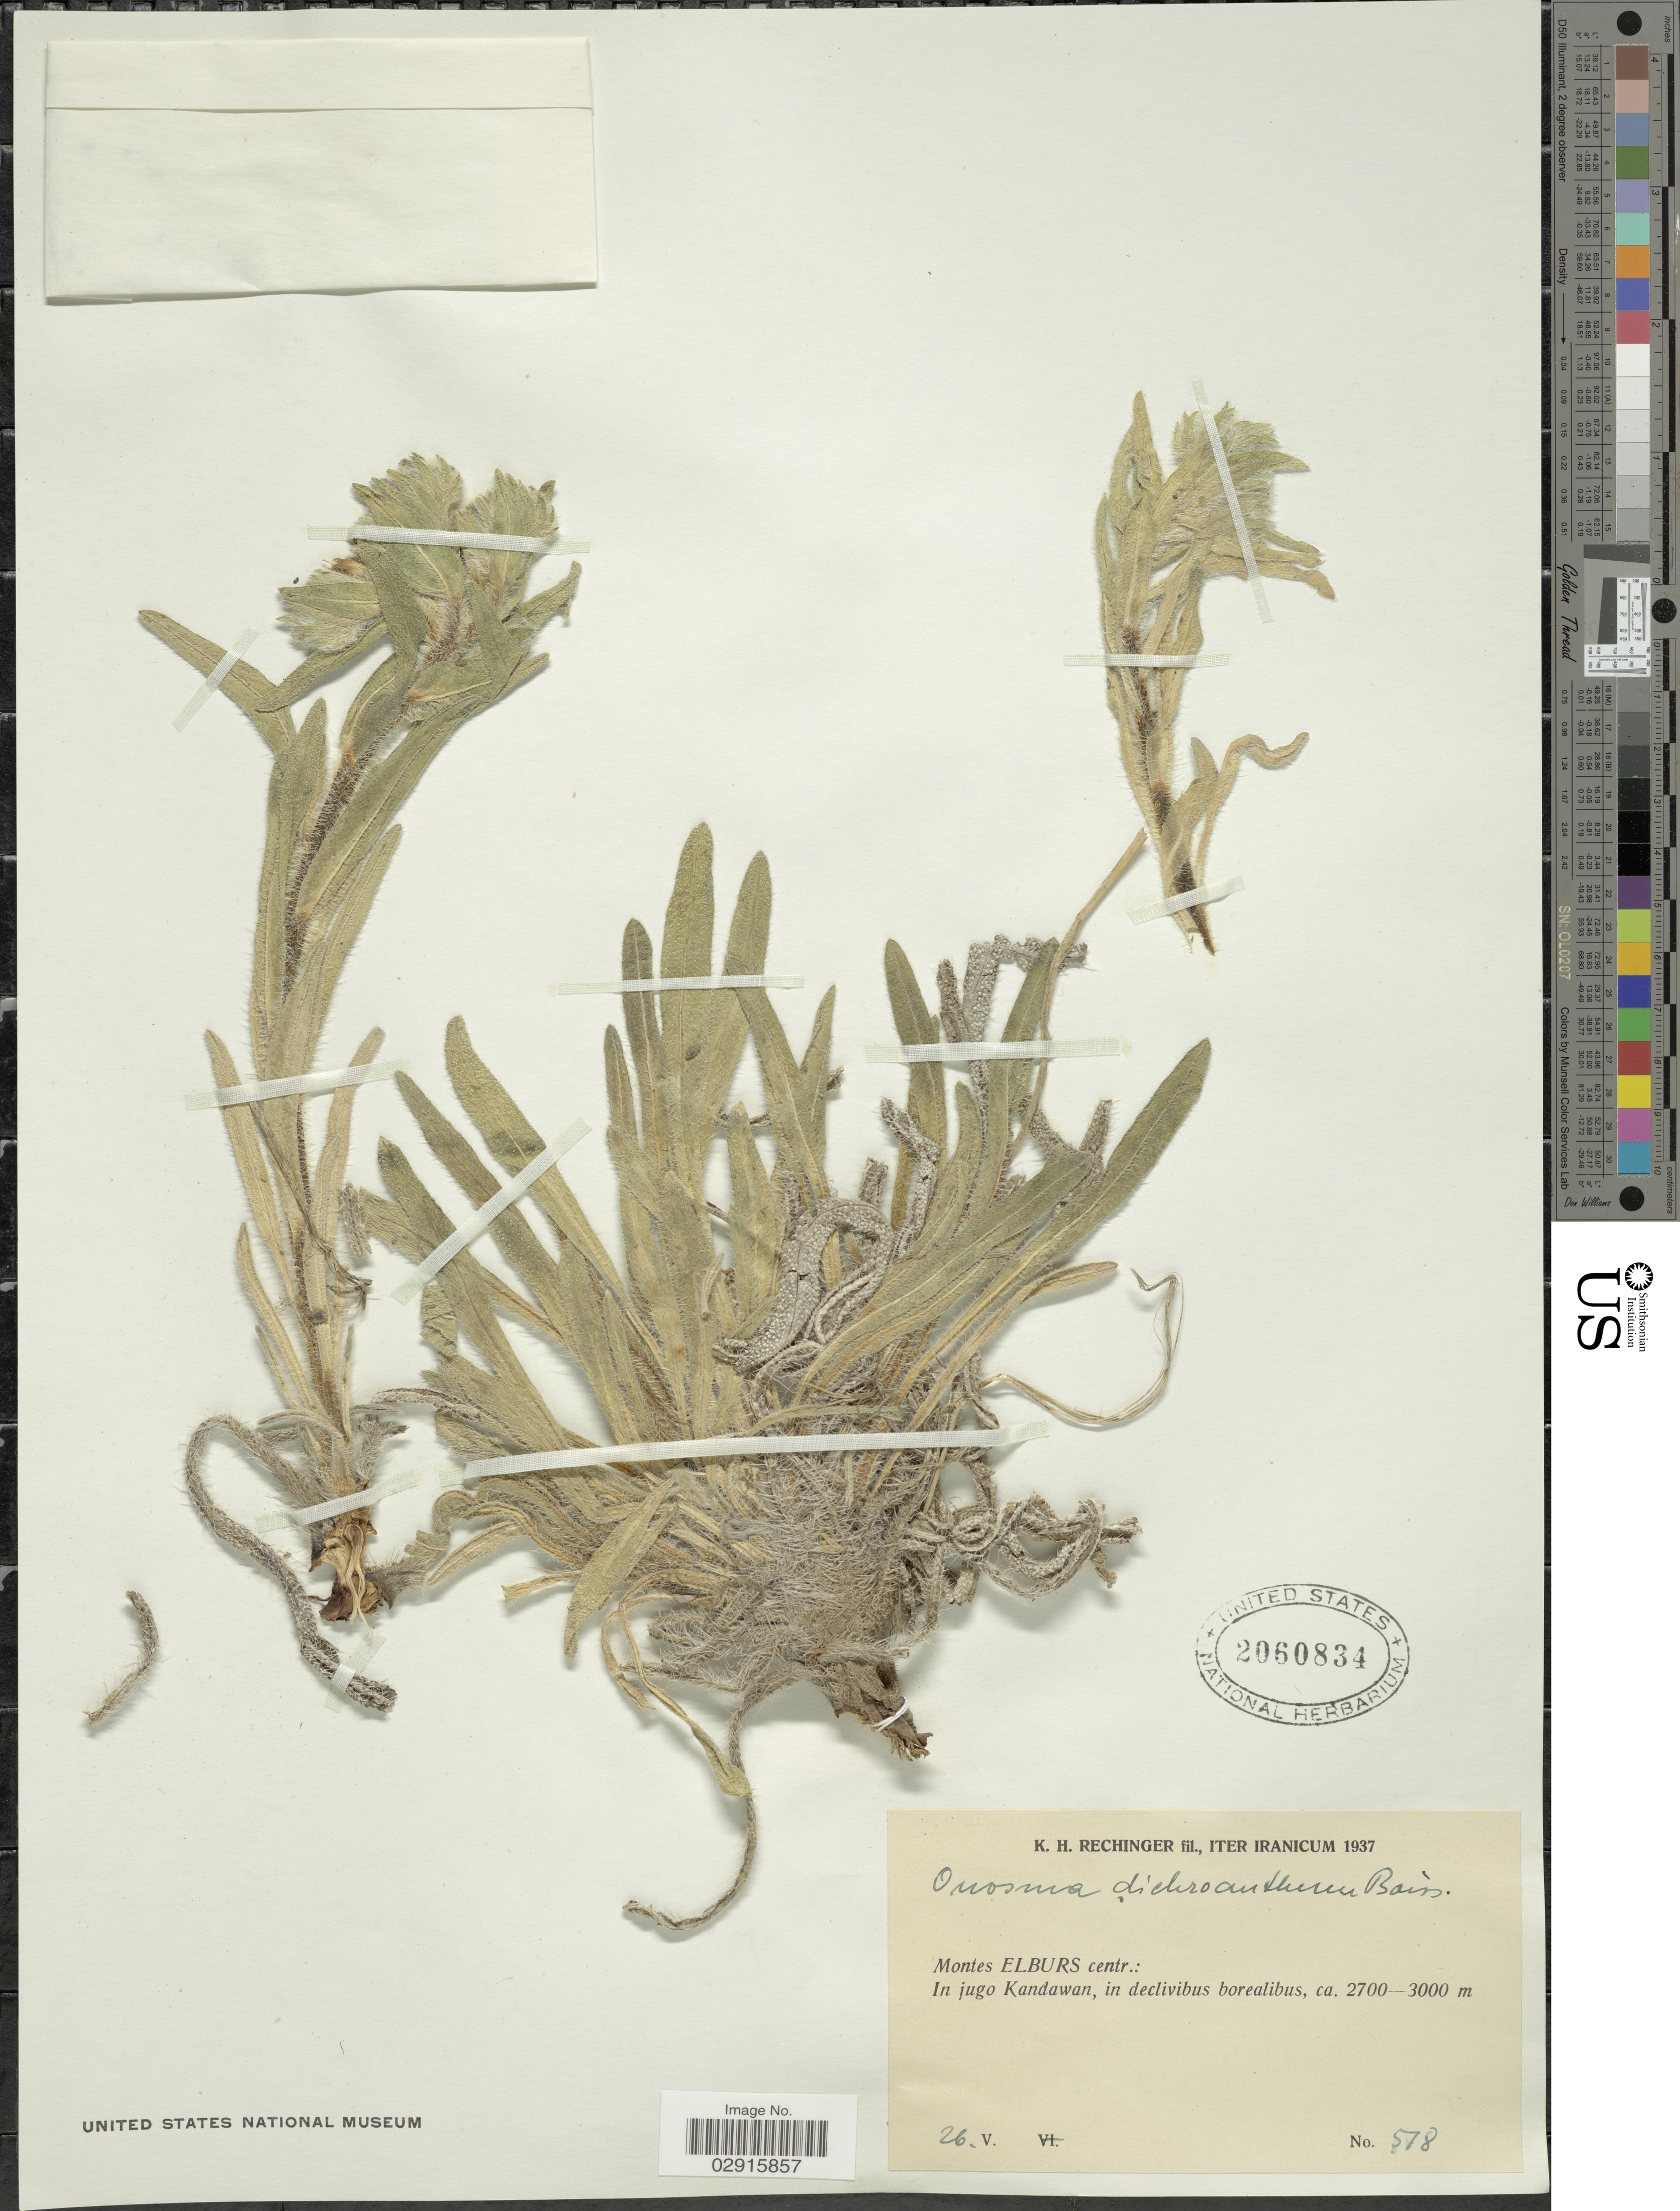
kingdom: Plantae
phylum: Tracheophyta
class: Magnoliopsida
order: Boraginales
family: Boraginaceae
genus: Onosma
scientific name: Onosma dichroantha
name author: Boiss.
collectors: K. H. Rechinger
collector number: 578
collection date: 1937-05-26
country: Iran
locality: Montes Elburs centr.: In jugo Kandawan, in declivibus borealibus.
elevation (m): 2700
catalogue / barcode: US 2060834